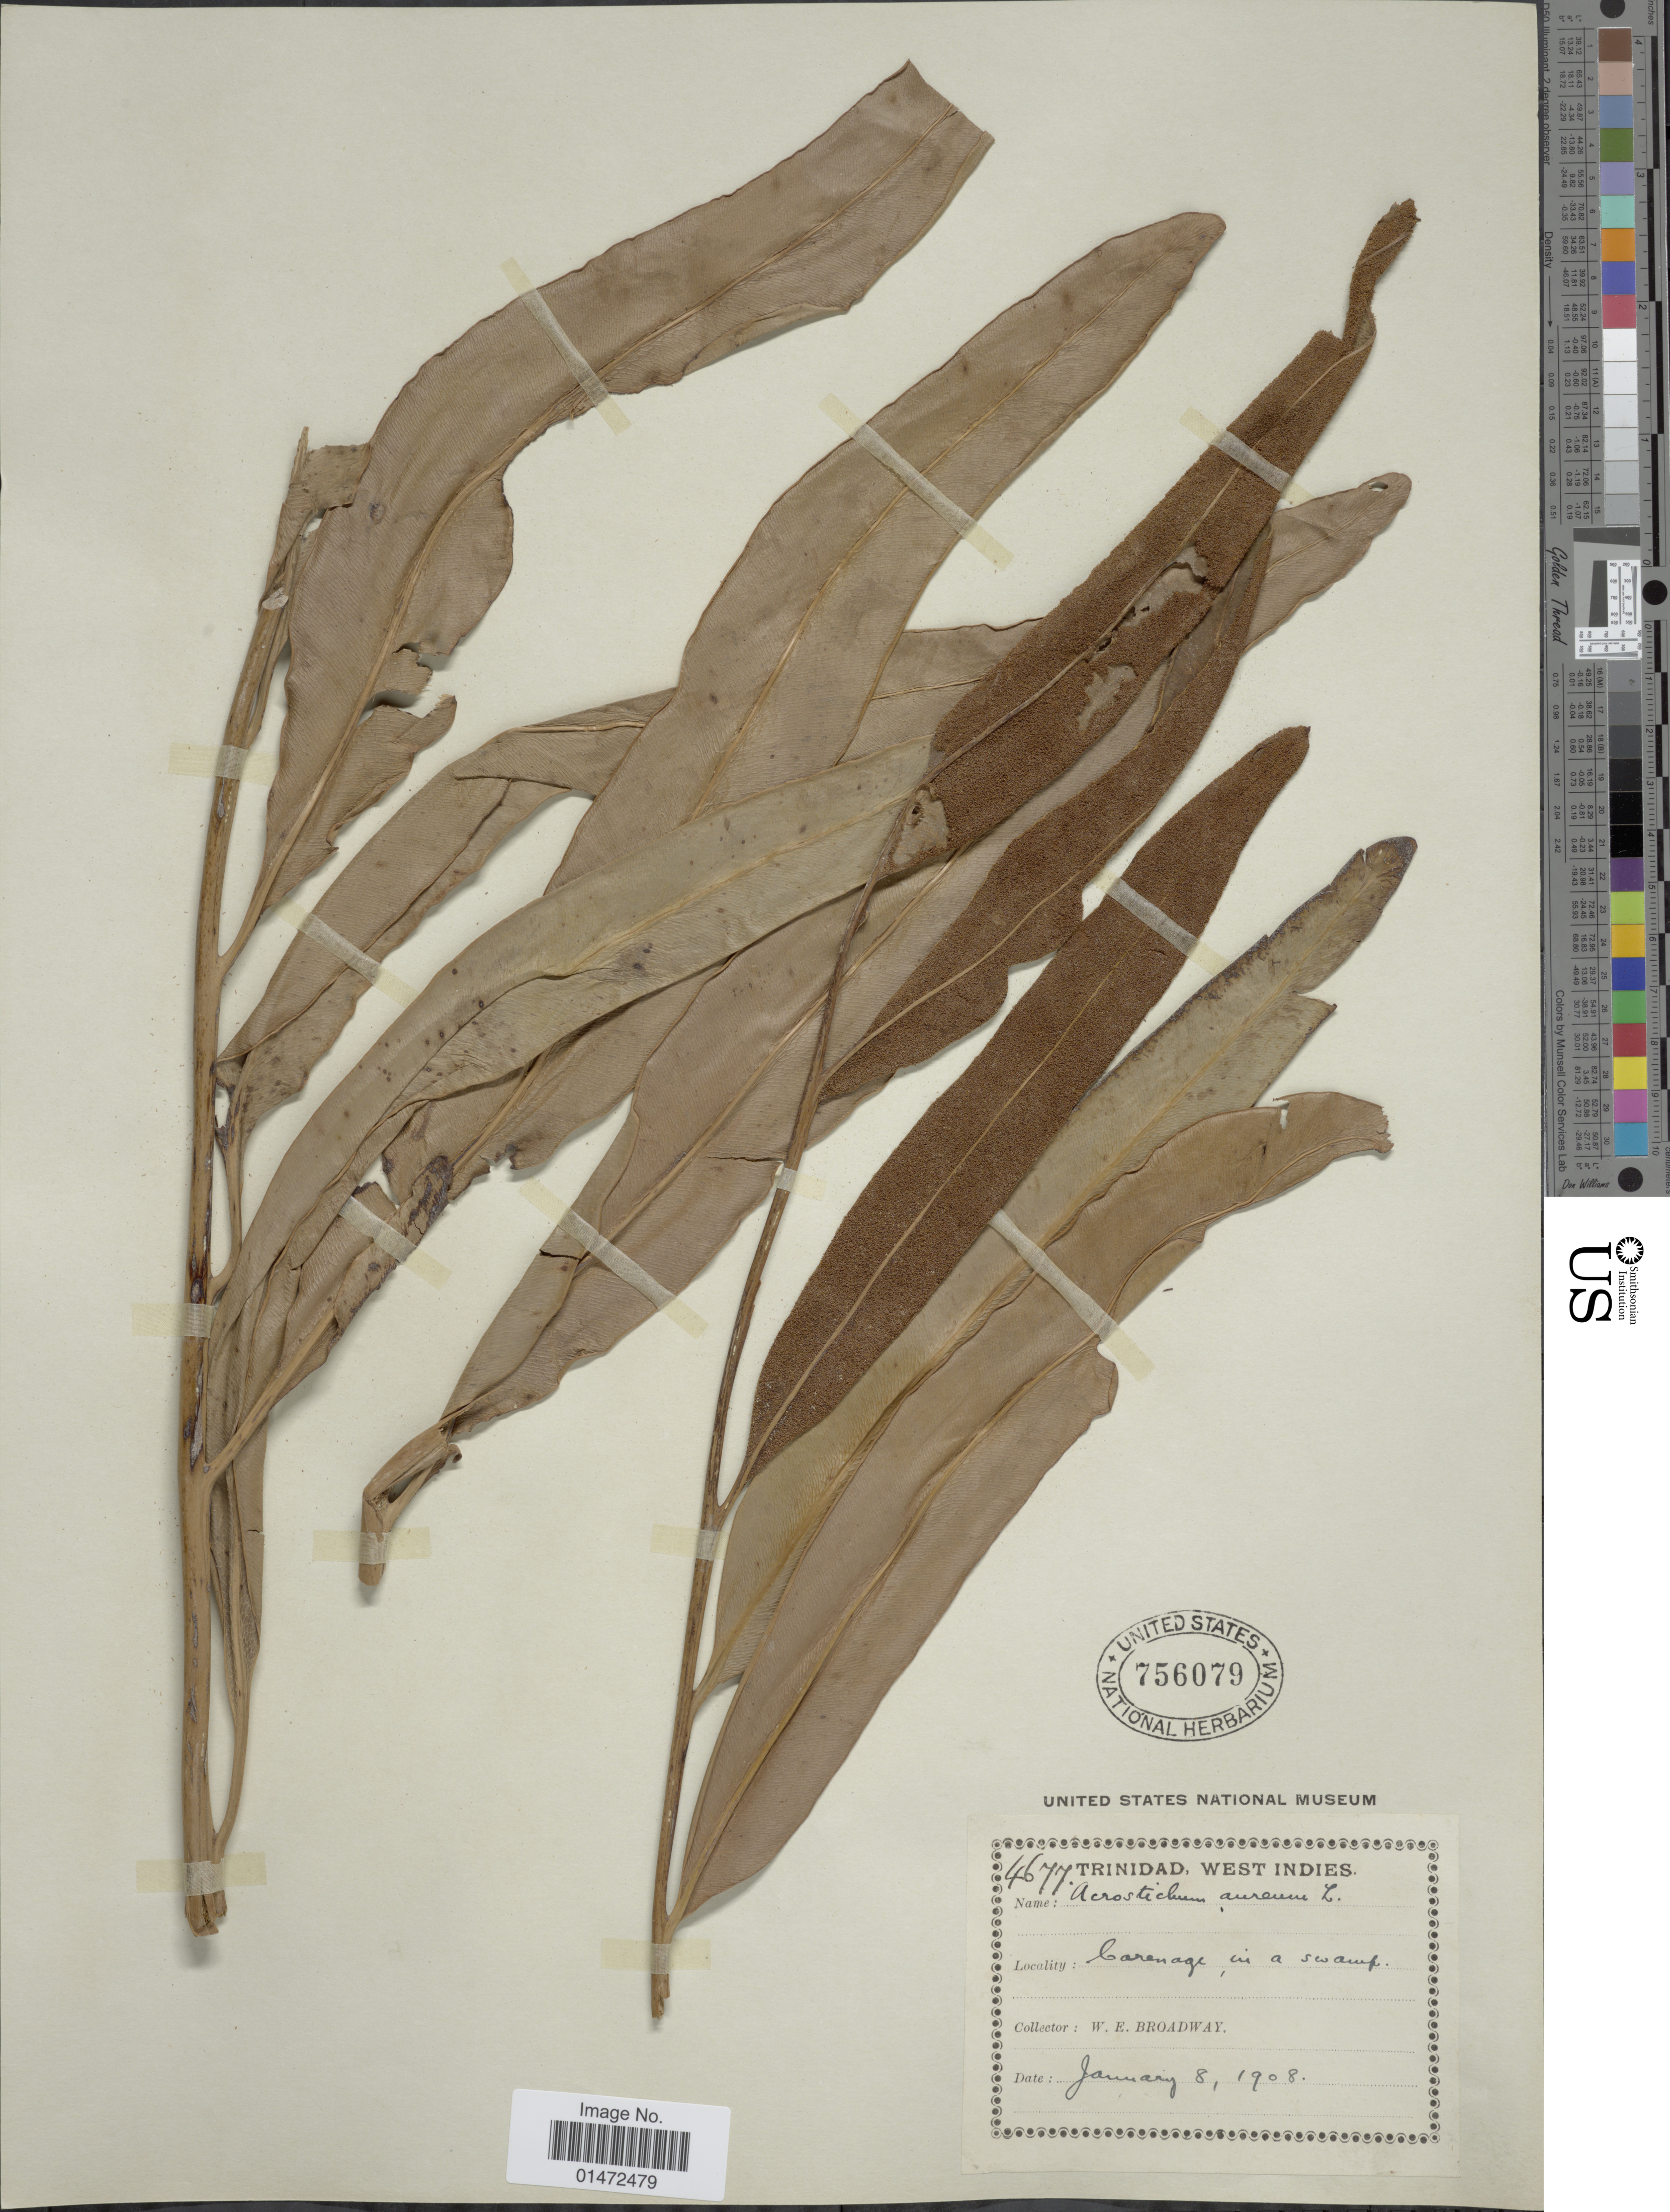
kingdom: Plantae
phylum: Tracheophyta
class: Polypodiopsida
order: Polypodiales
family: Pteridaceae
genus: Acrostichum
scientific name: Acrostichum aureum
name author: L.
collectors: W. E. Broadway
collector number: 4677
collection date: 1908-01-08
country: Trinidad and Tobago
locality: Trinidad, West Indies. Carenage, in a swamp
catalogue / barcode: US 756079